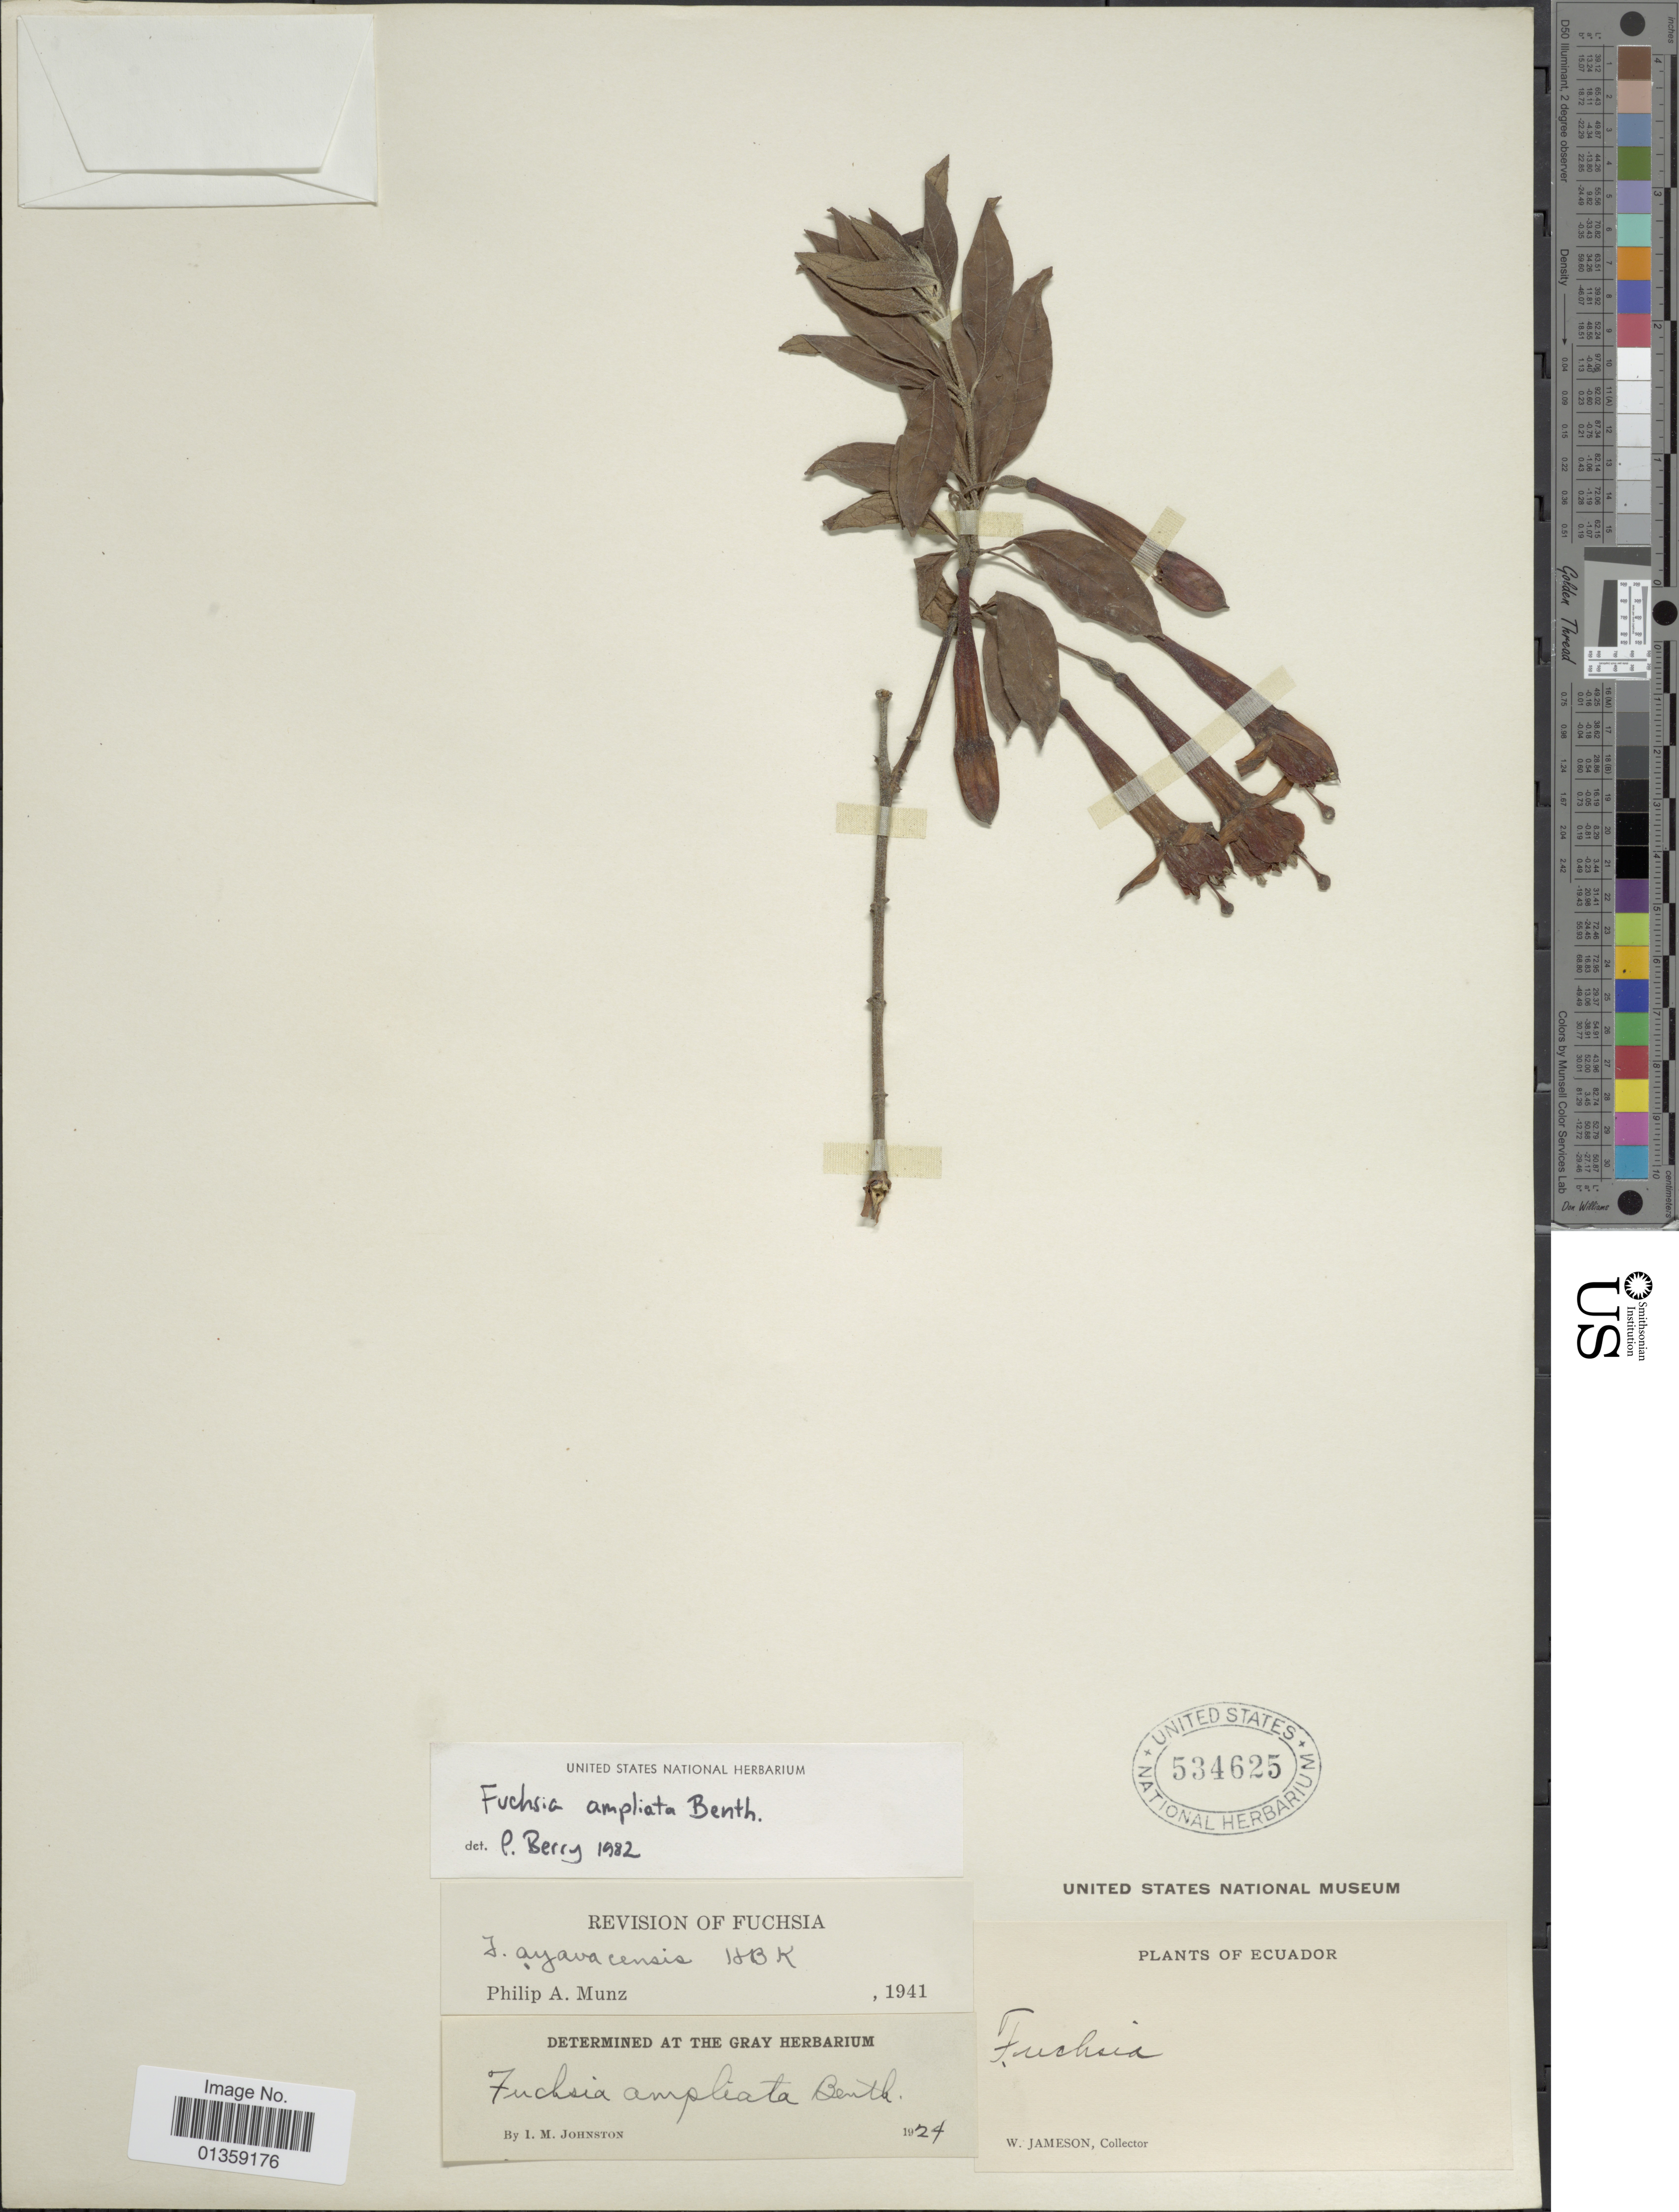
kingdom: Plantae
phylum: Tracheophyta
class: Magnoliopsida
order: Myrtales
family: Onagraceae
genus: Fuchsia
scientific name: Fuchsia ampliata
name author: Benth.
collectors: W. Jameson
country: Ecuador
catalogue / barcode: US 534625